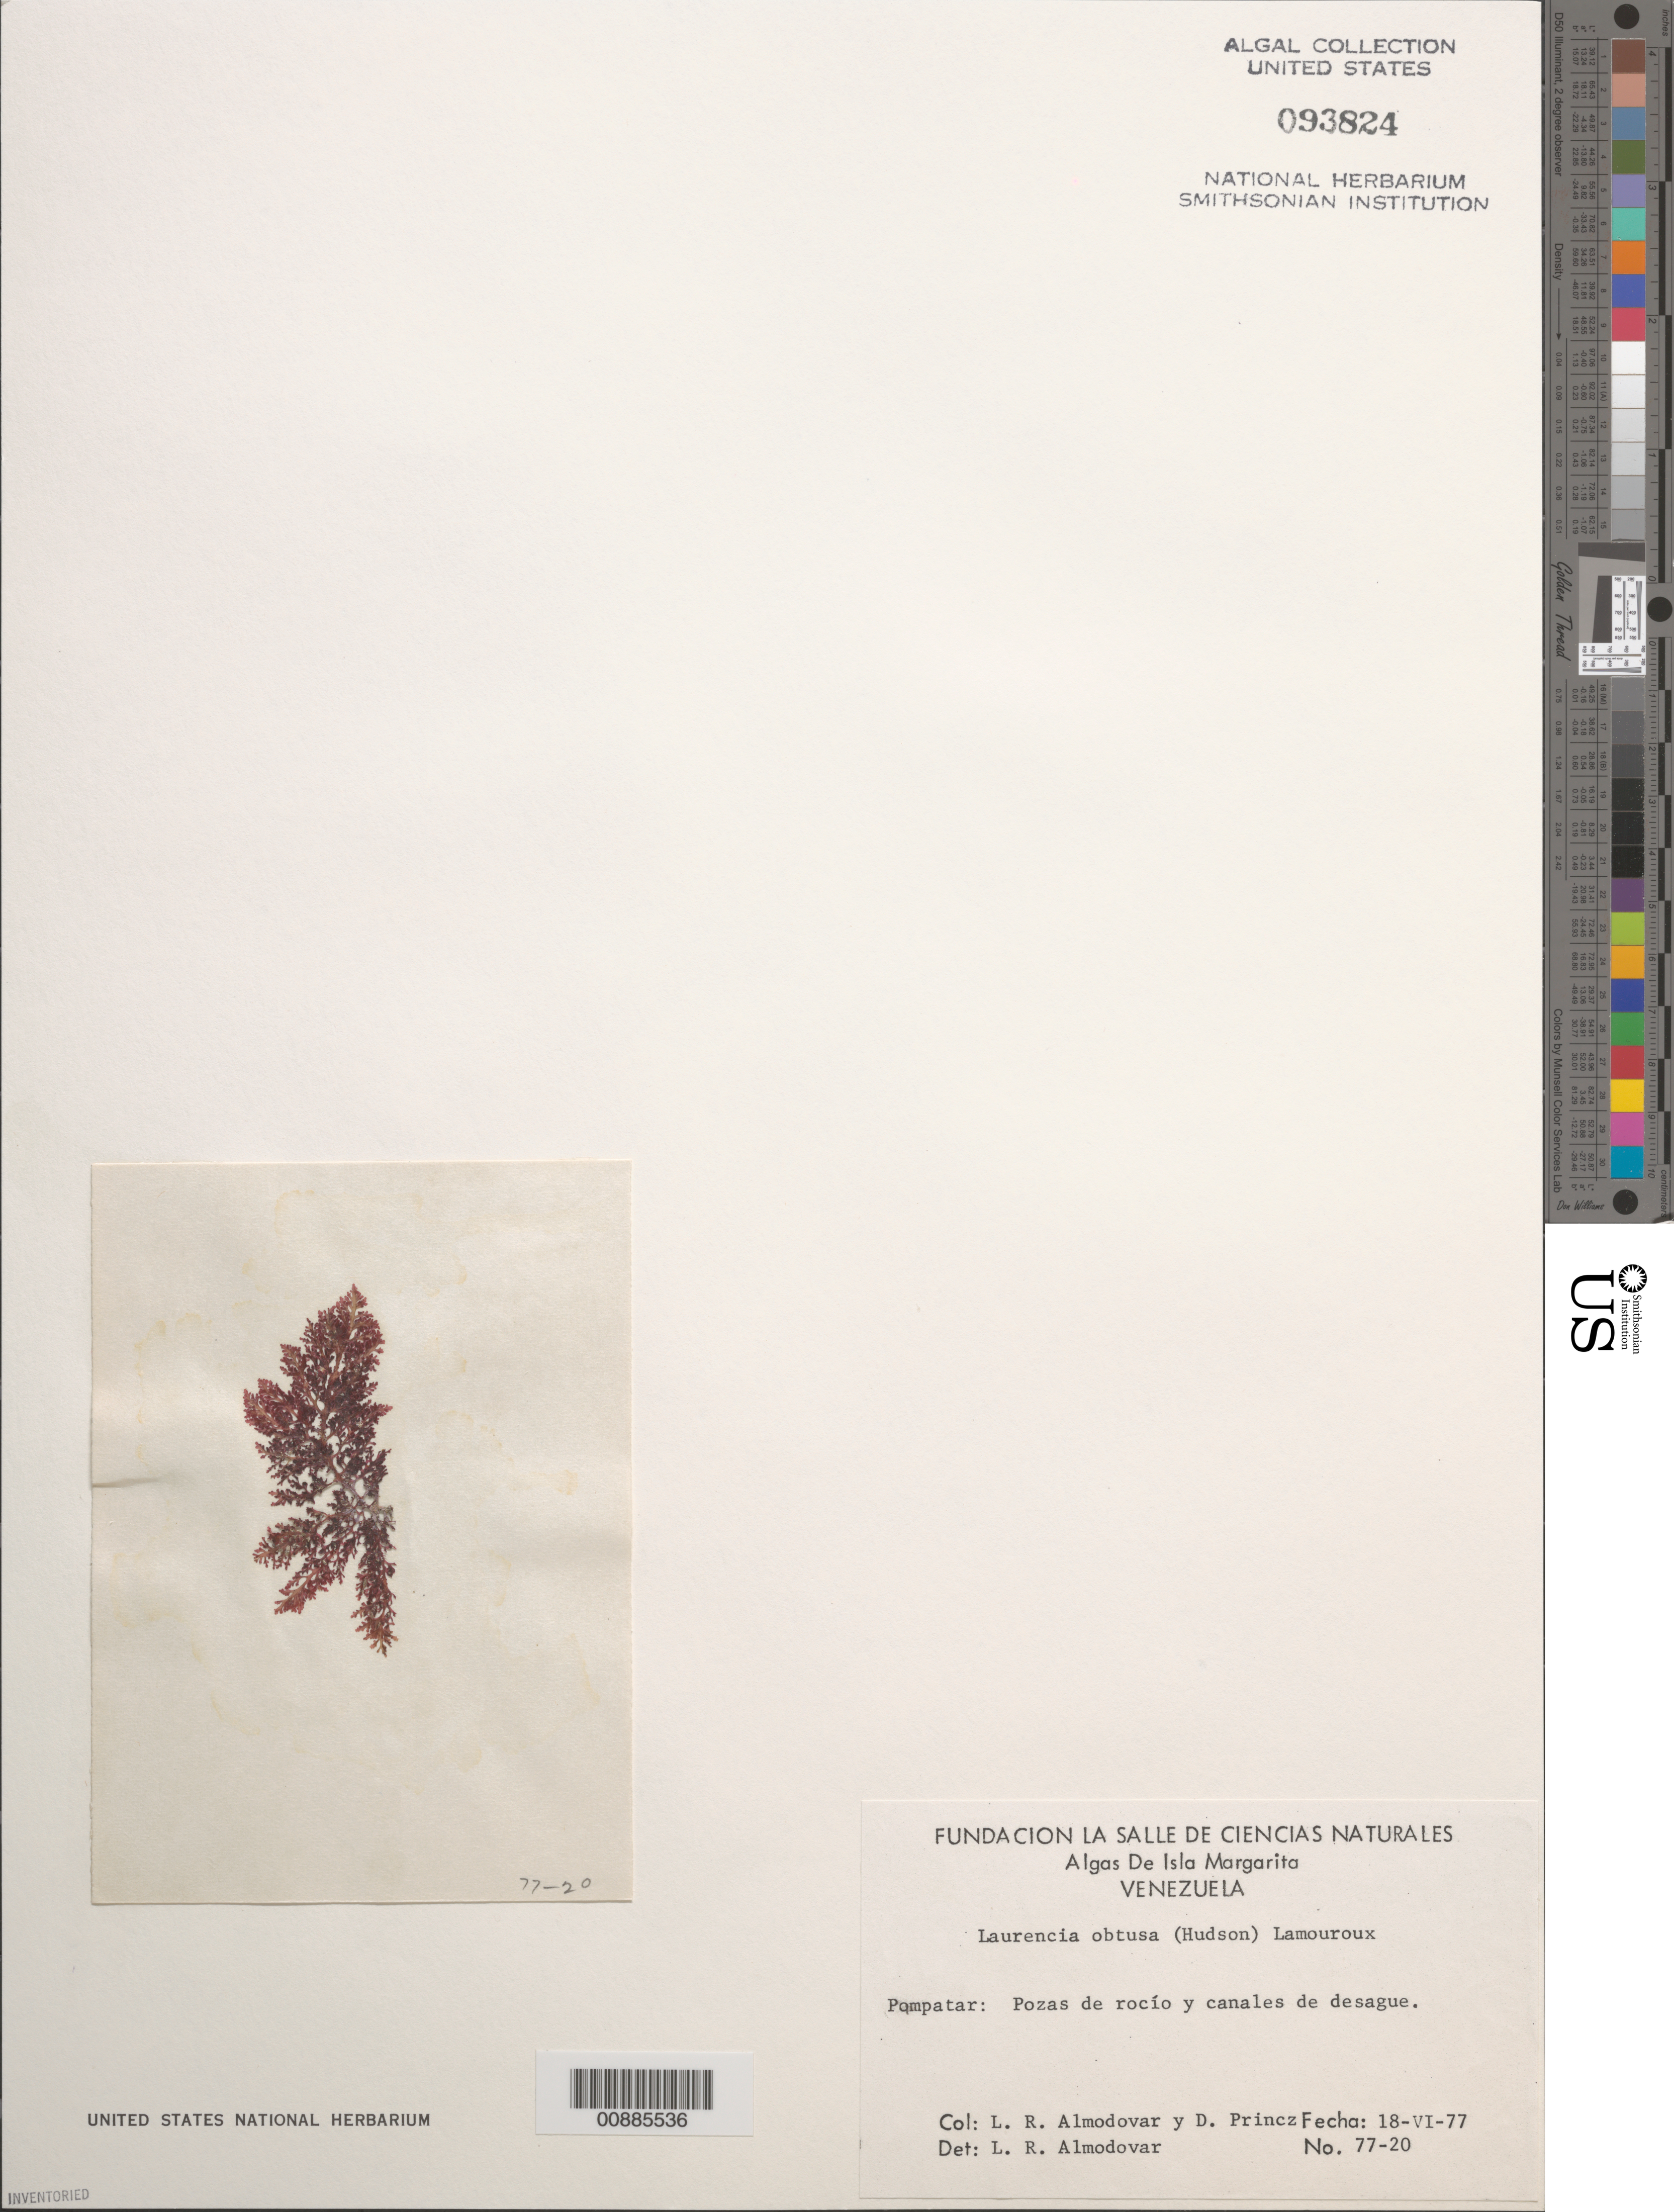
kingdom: Plantae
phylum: Rhodophyta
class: Florideophyceae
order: Ceramiales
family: Rhodomelaceae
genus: Laurencia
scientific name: Laurencia obtusa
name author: (Huds.) J.V.Lamouroux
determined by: Almodovar, L. R.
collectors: L. Almodovar & D. Princz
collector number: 77-20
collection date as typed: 18 Jun 1977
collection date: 1977-06-18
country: Venezuela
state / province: Nueva Esparta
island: Margarita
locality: Pampatar (Pompatar)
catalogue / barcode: US 93824